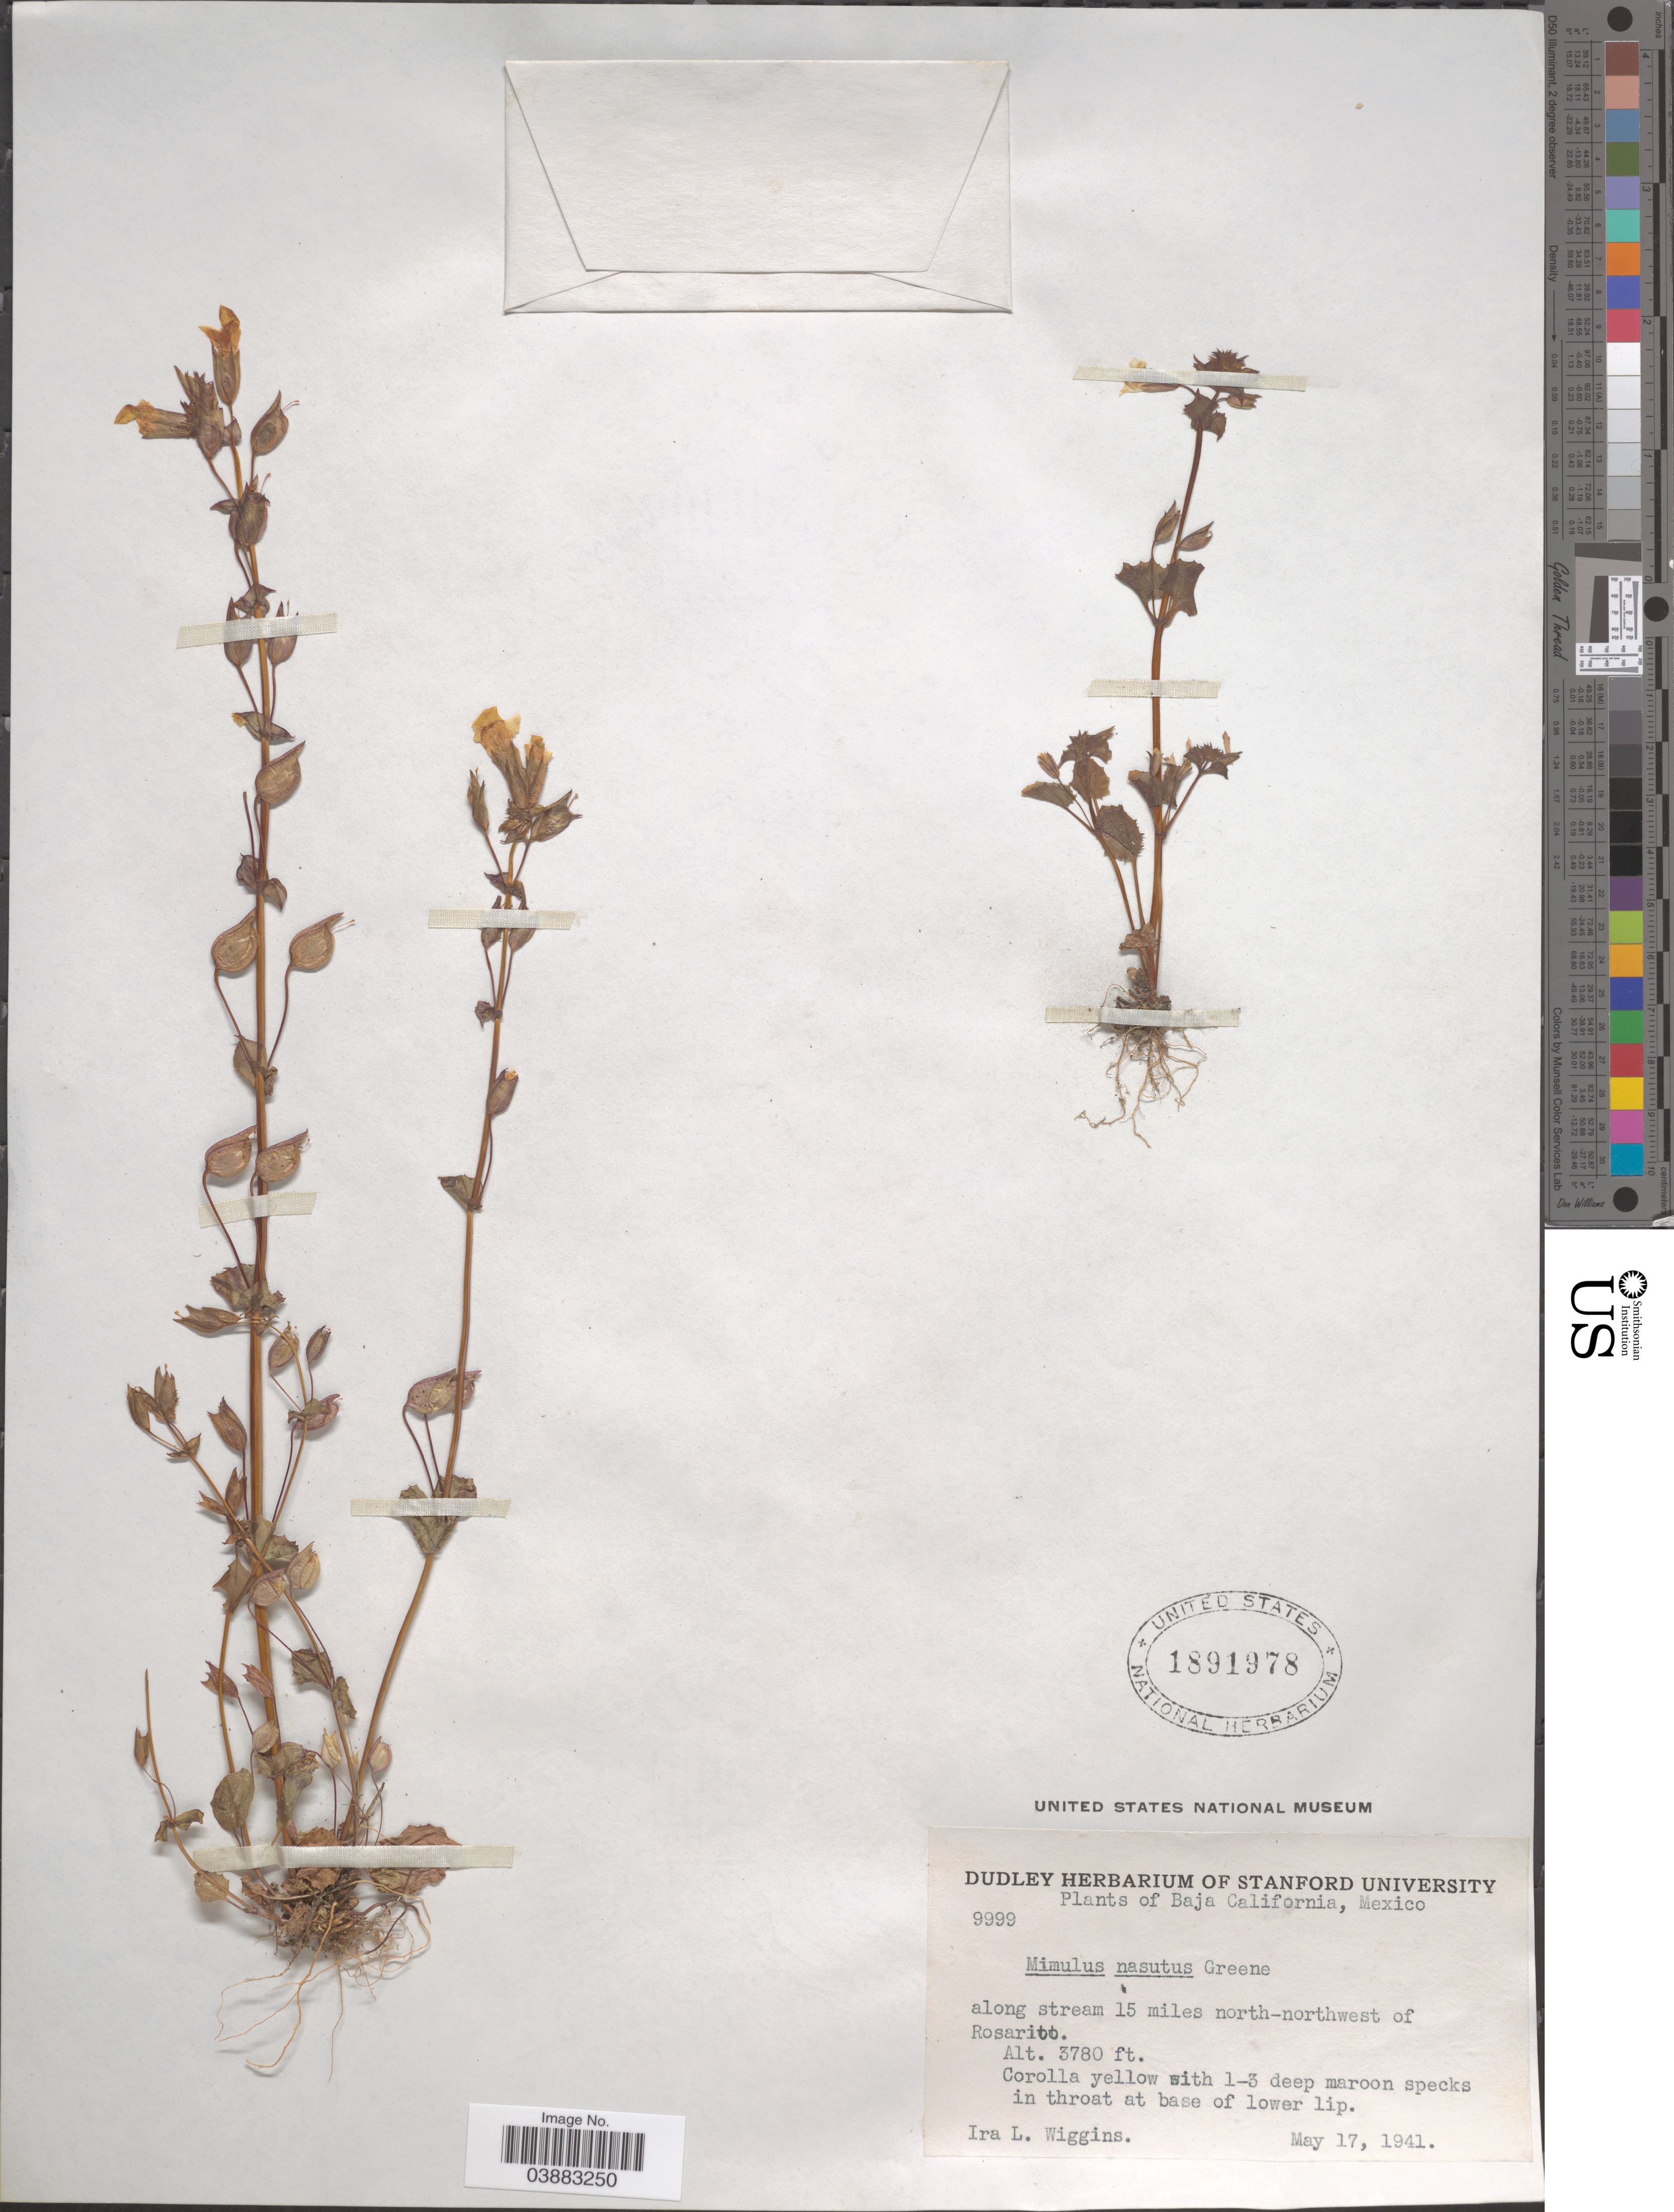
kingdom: Plantae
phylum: Tracheophyta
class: Magnoliopsida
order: Lamiales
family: Phrymaceae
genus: Mimulus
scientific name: Mimulus nasutus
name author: Greene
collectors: I. L. Wiggins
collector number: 9999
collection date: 1941-05-17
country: Mexico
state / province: Baja California Norte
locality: Along stream 15 miles north-northwest of Rosarito.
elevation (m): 1152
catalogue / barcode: US 1891978